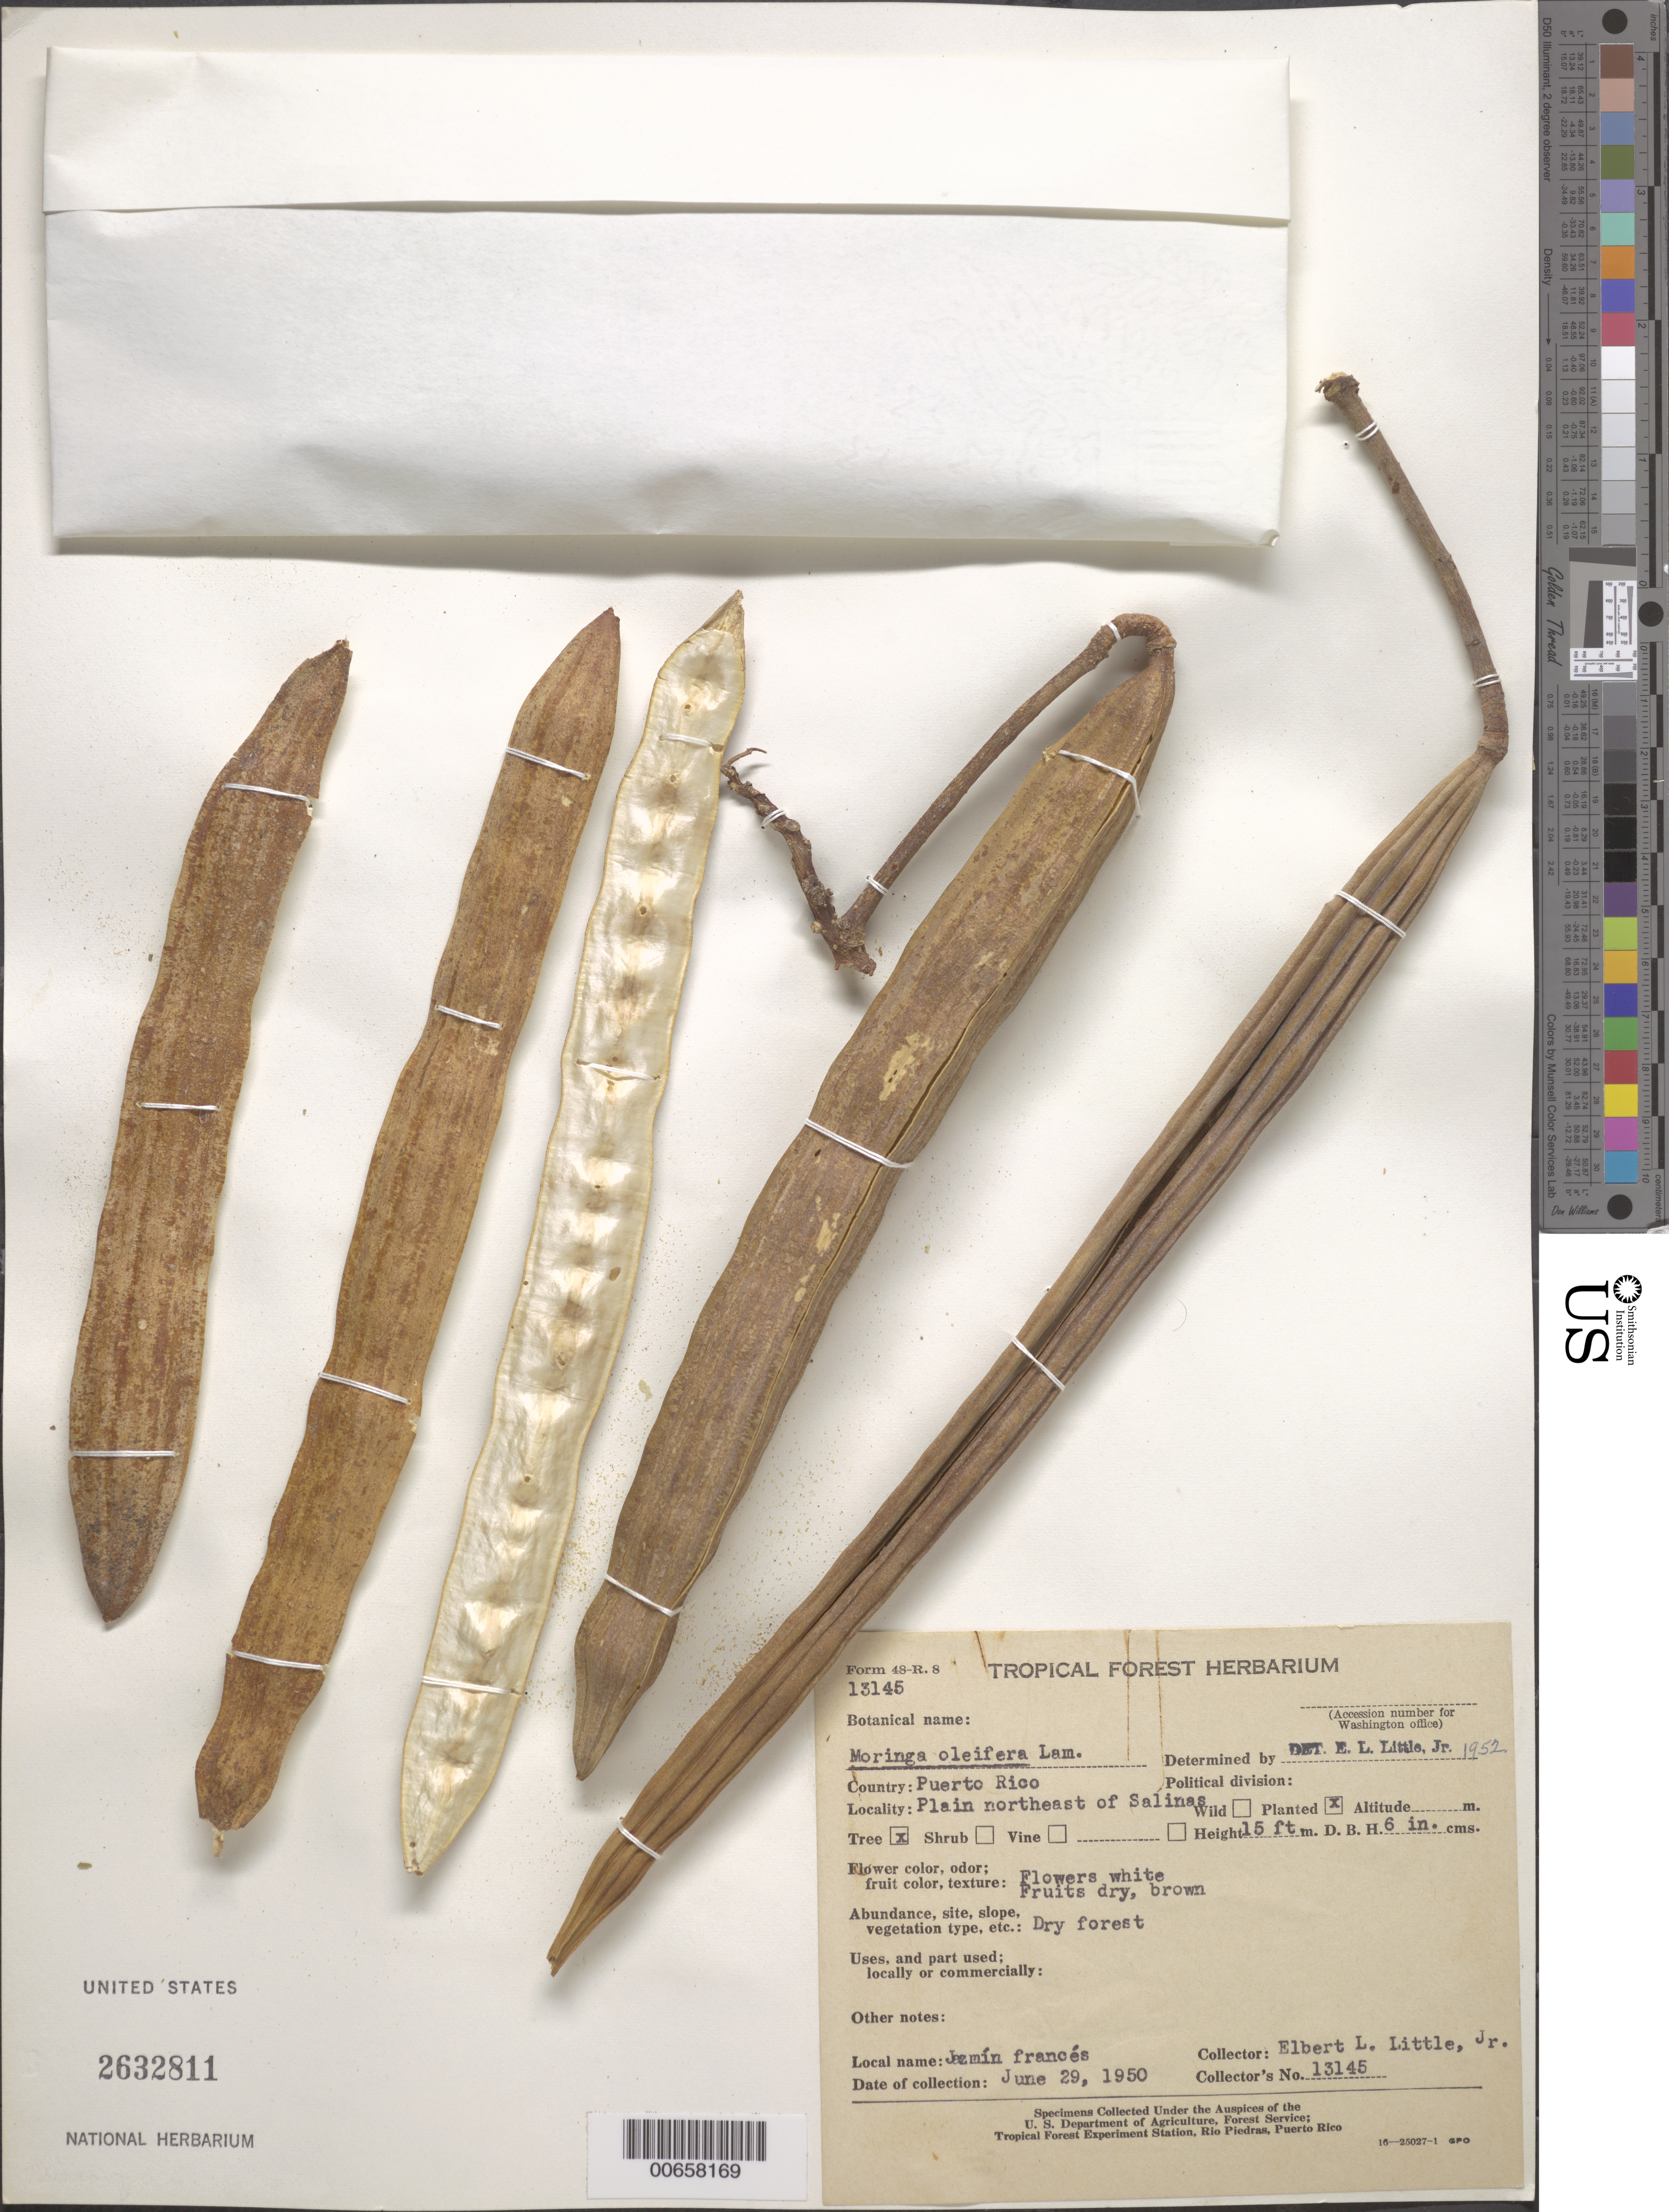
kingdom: Plantae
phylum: Tracheophyta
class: Magnoliopsida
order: Brassicales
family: Moringaceae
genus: Moringa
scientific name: Moringa oleifera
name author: Lam.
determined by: Little, Elbert L., Jr., (FSSR), United States Department of Agriculture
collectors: E. L. Little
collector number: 13145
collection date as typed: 29 Jun 1950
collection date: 1950-06-29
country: Puerto Rico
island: Greater Antilles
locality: Plain NE of Salinas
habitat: Dry forest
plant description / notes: Common name: Jezmin frances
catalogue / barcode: US 2632811